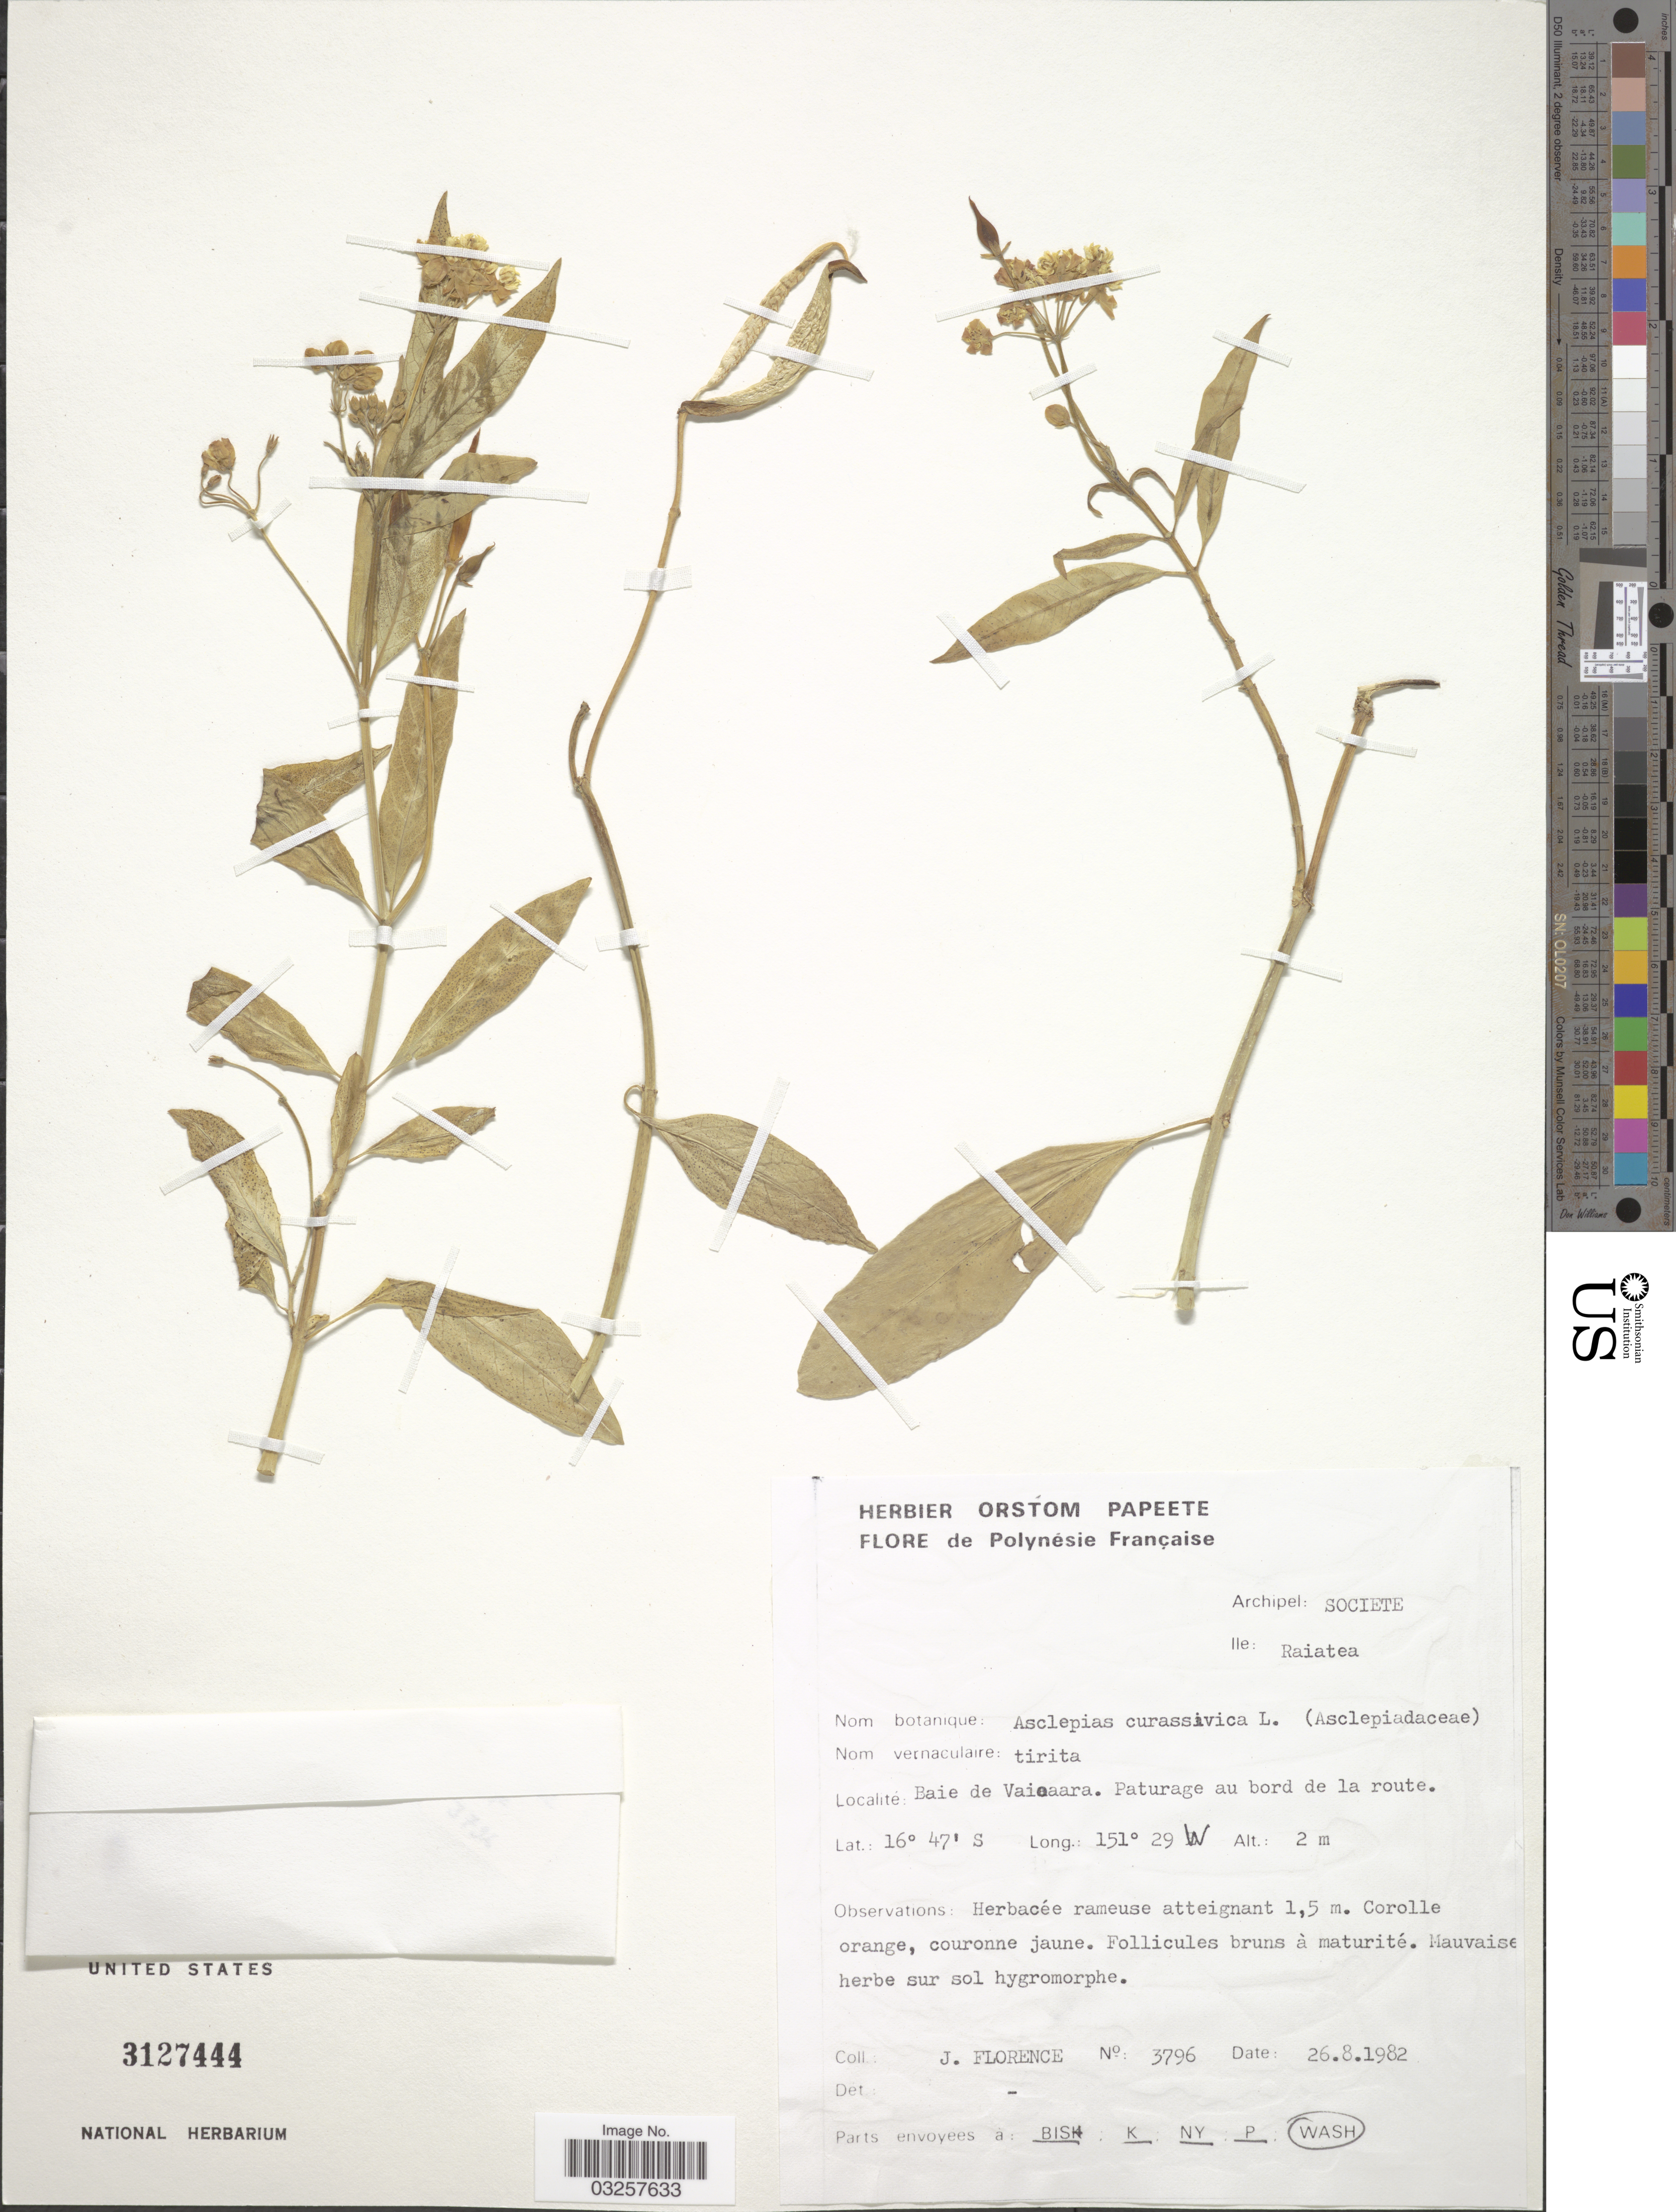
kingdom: Plantae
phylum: Tracheophyta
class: Magnoliopsida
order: Gentianales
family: Apocynaceae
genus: Asclepias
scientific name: Asclepias curassavica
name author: L.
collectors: J. Florence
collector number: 3796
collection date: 1982-08-26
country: French Polynesia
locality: Archipel: Societe. Ile: Raiatea. Baie de Vaioaara.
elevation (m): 2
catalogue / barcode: US 3127444